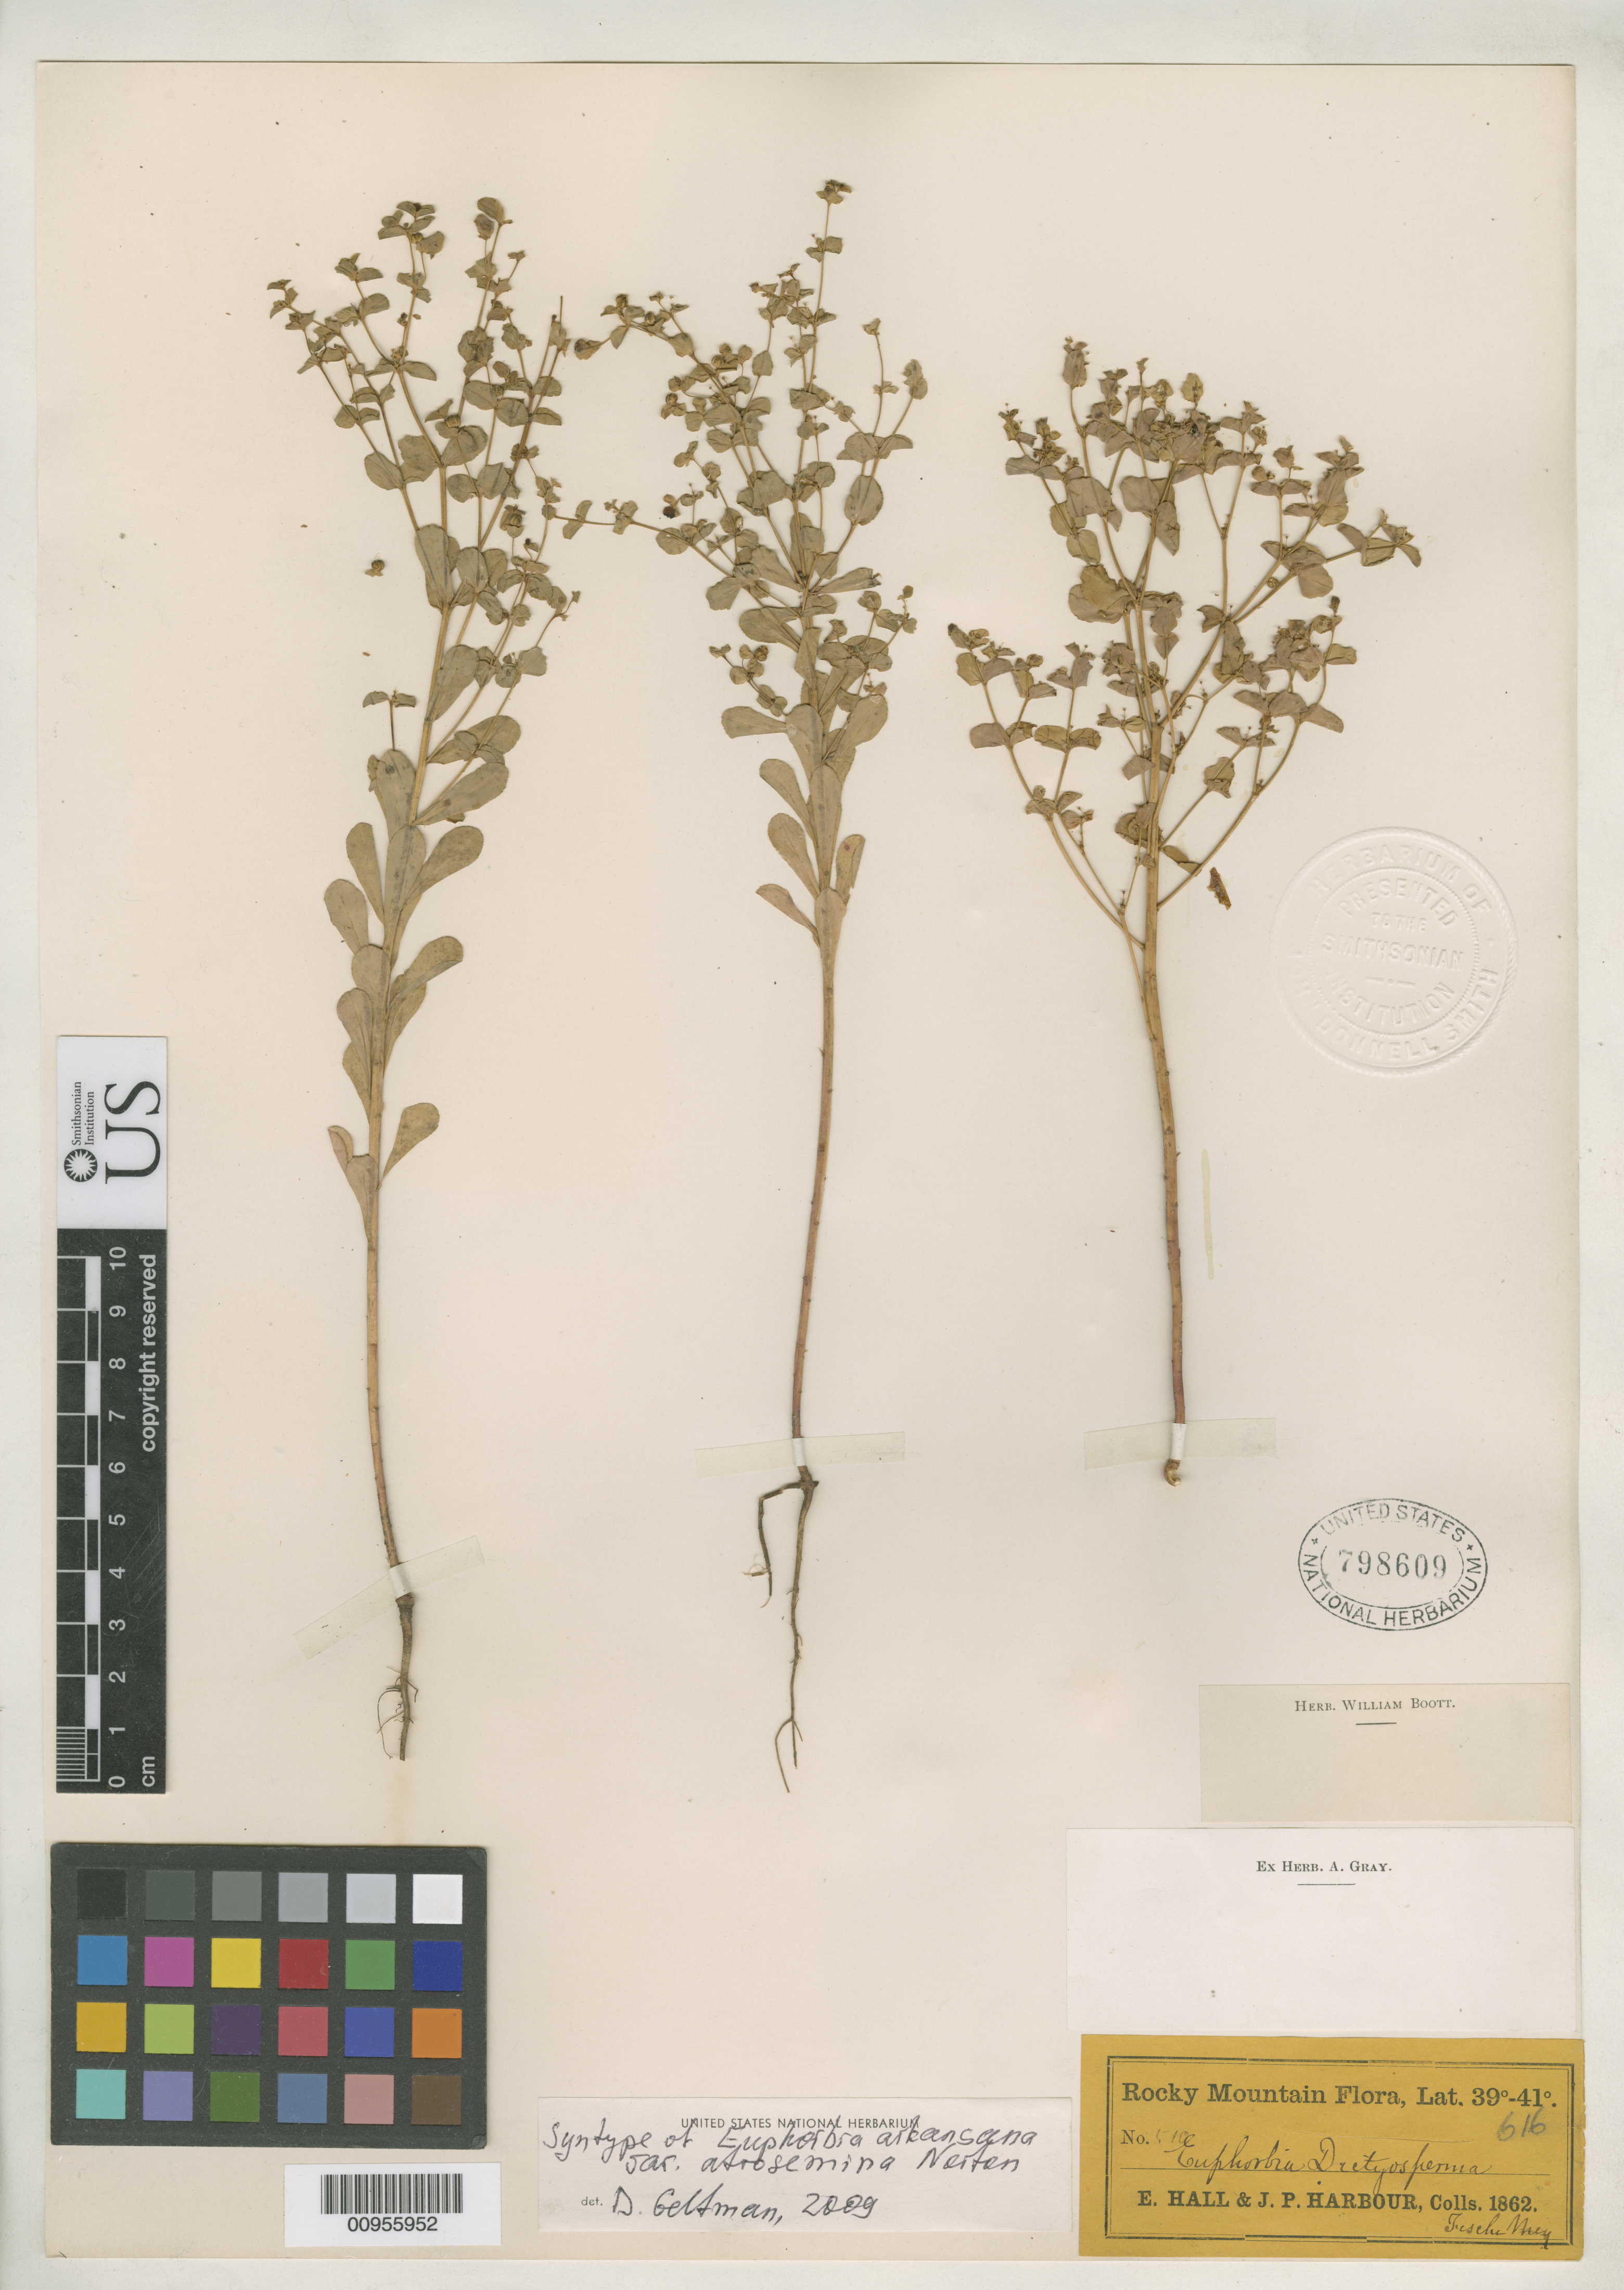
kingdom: Plantae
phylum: Tracheophyta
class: Magnoliopsida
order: Malpighiales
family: Euphorbiaceae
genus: Euphorbia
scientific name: Euphorbia arkansana var. atrosemina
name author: Norton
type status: Paratype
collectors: E. Hall & J. Harbour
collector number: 510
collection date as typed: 1862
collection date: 1862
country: United States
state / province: Colorado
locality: Rocky Mtns.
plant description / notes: Preprint from Ann. Rep. Missouri Bot. Gard. vol. 11 (1900).; No type cited in protologue; this sheet annotated by D. Geltman (2009) as "syntype" but Pringle s.n. (USNH 19649) was annotated as "type" by Norton (1899).; Specimen ex John Donnell Smith herbarium.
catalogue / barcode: US 798609